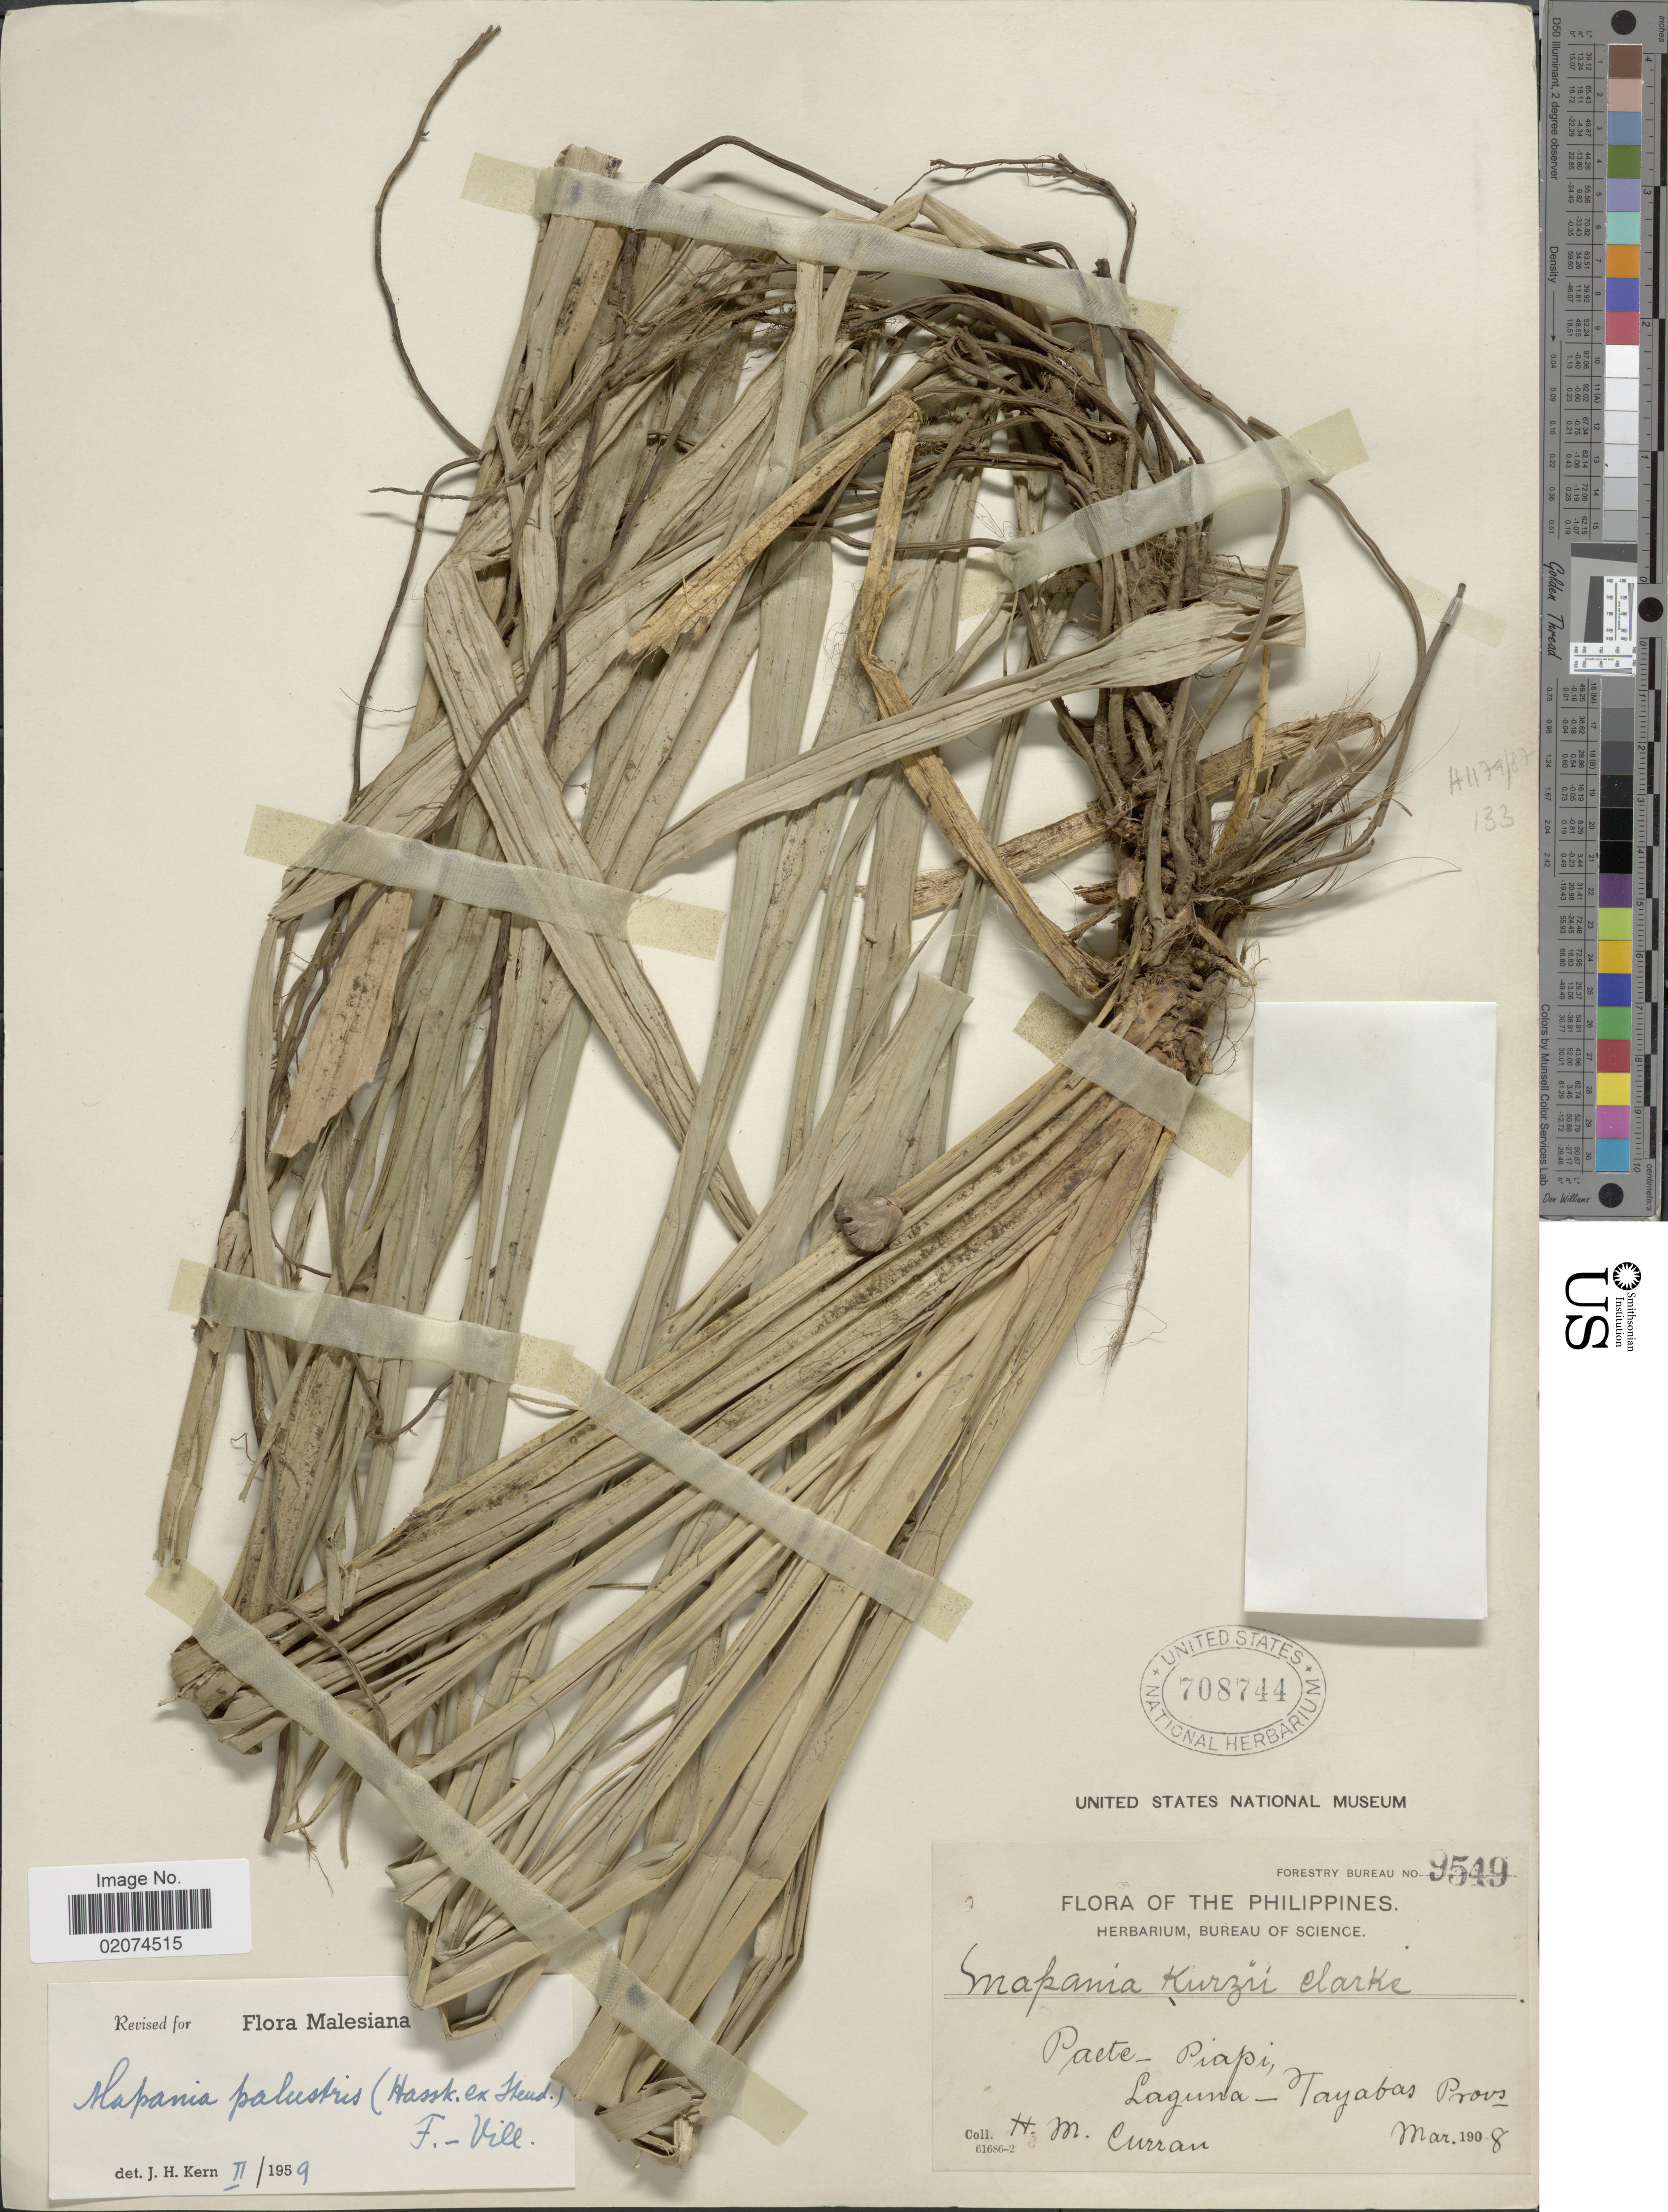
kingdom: Plantae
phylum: Tracheophyta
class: Liliopsida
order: Poales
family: Cyperaceae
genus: Mapania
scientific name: Mapania palustris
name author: (Hassk. ex Steud.) Fern.-Vill.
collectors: H. M. Curran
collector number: Forestry Bureau 9549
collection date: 1908-03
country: Philippines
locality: Paete - Piapi, Laguna - Tayabas Provs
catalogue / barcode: US 708744